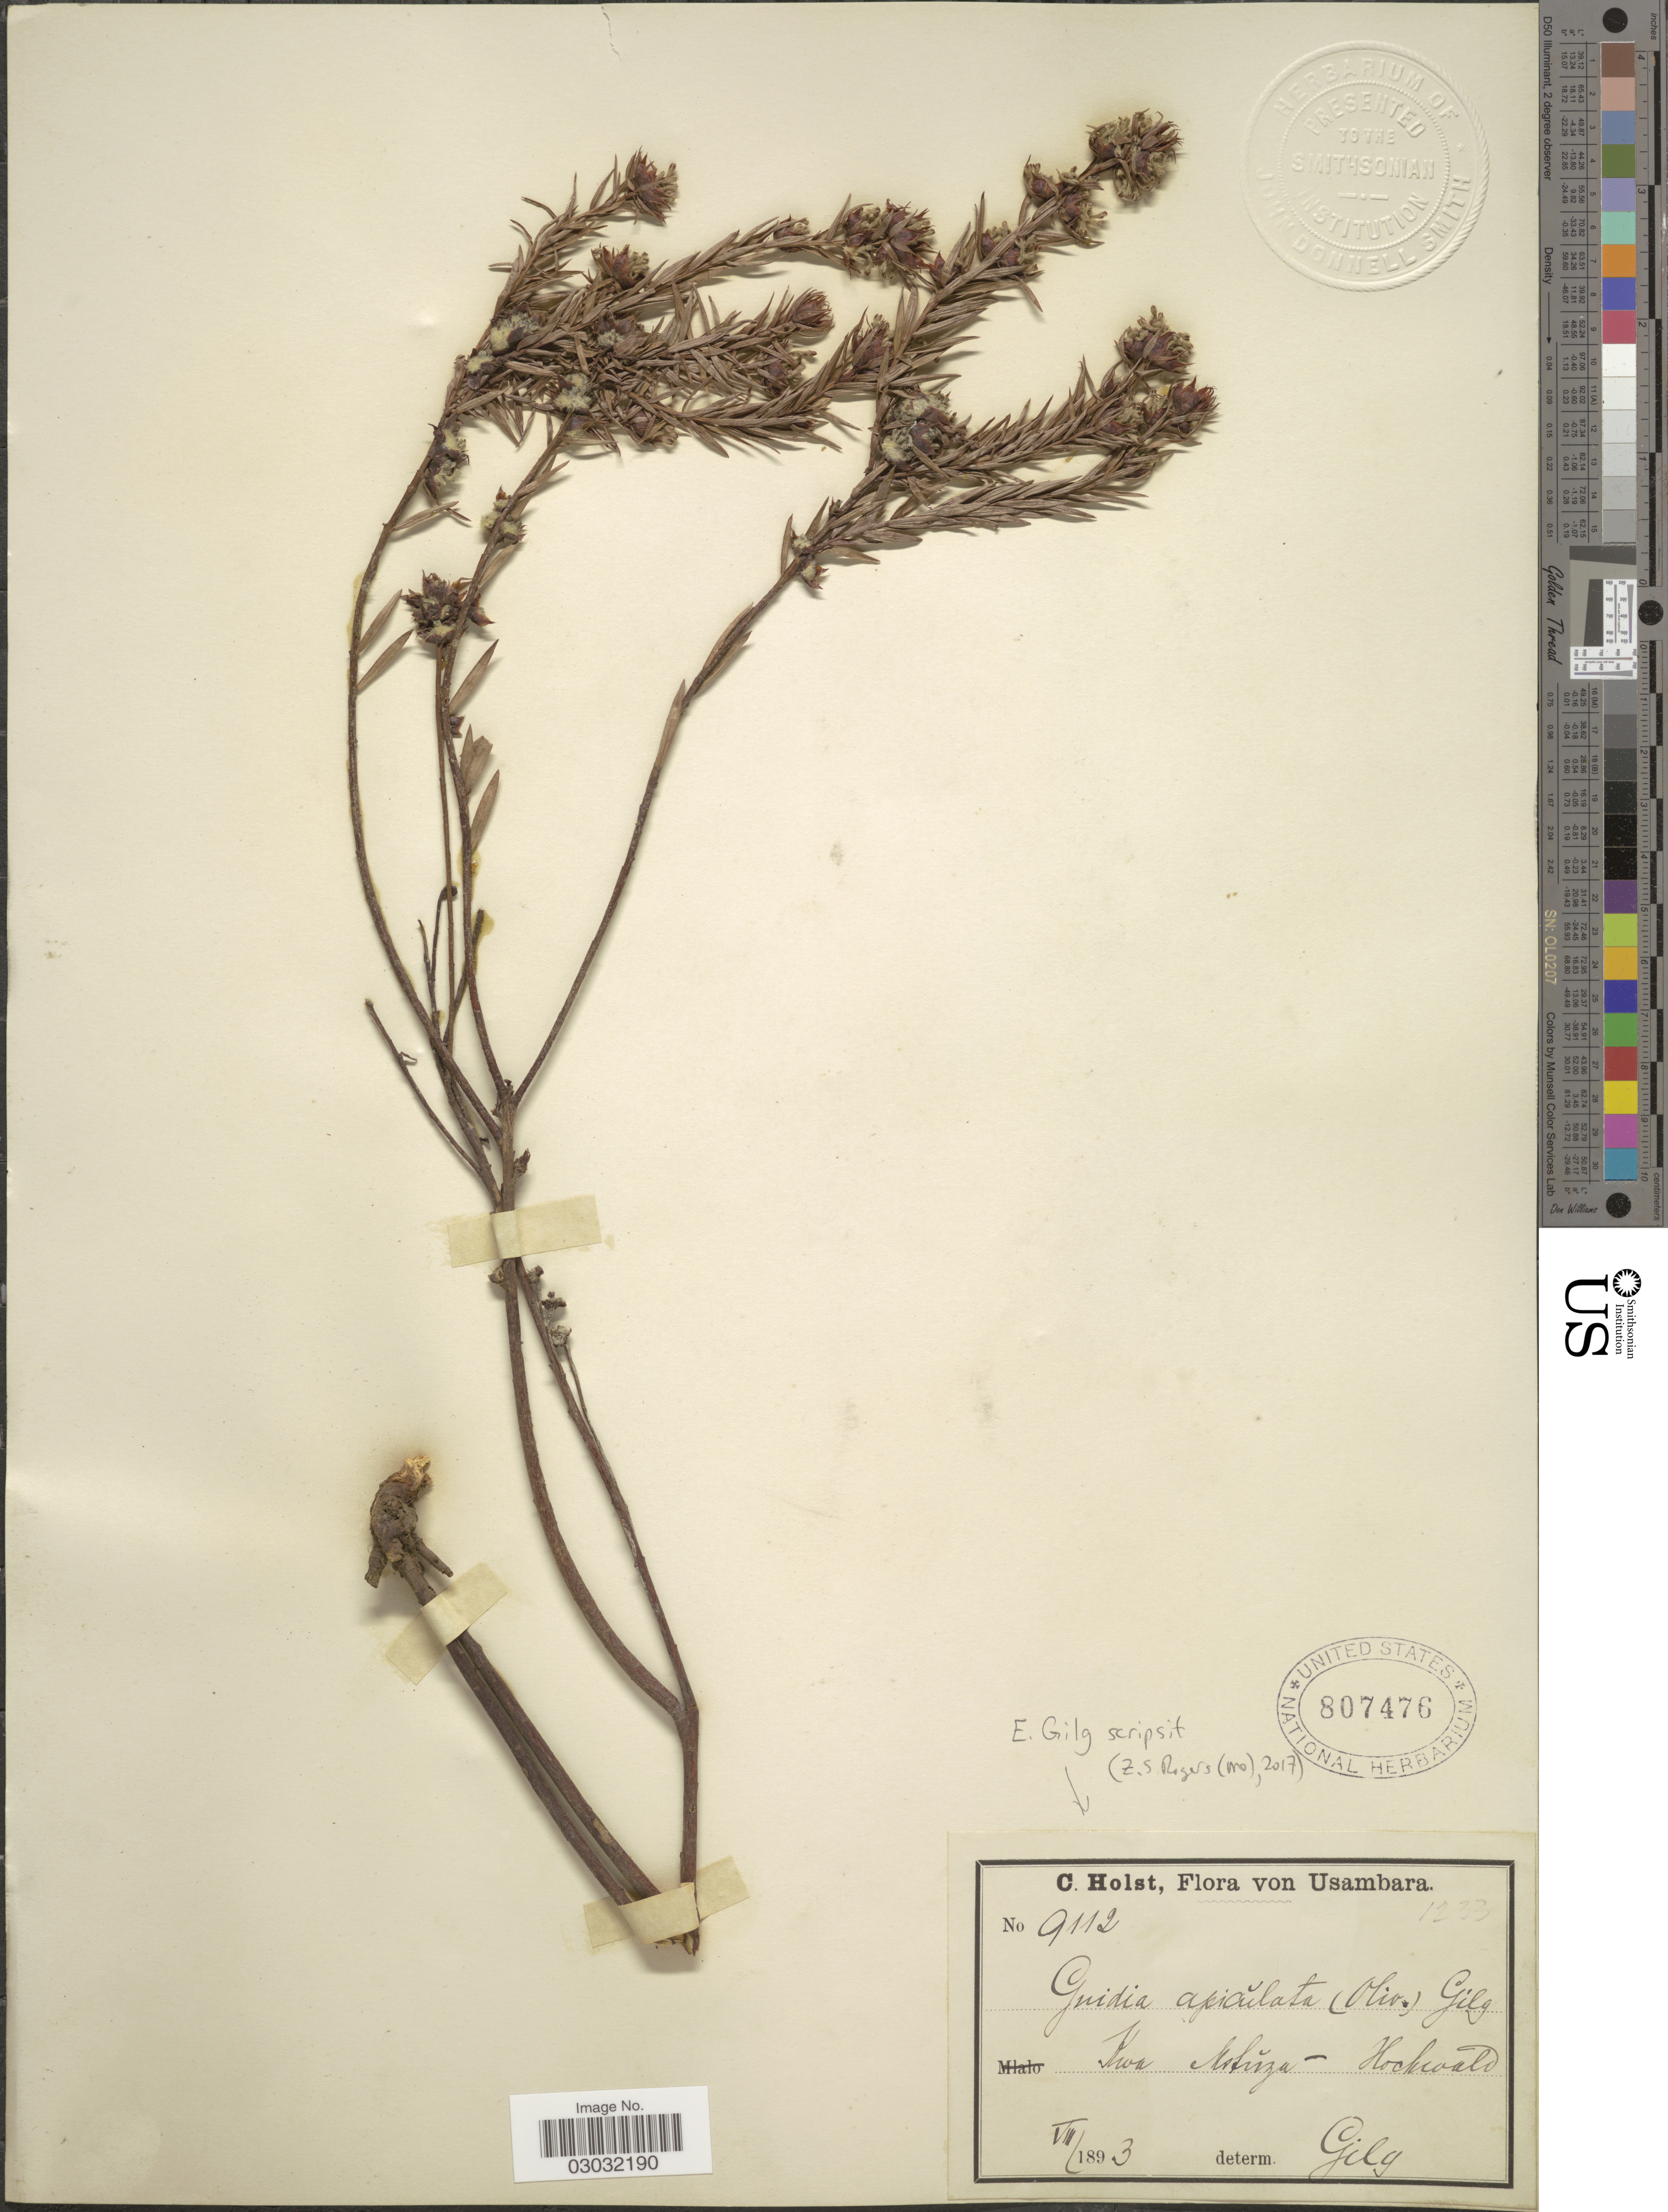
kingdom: Plantae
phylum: Tracheophyta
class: Magnoliopsida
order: Malvales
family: Thymelaeaceae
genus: Lasiosiphon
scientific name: Lasiosiphon apiculatus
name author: (Oliv.) Olaniyan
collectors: C. H. Holst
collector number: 9112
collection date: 1893-08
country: Tanzania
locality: Usambara. Kwa Mstuza.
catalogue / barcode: US 807476